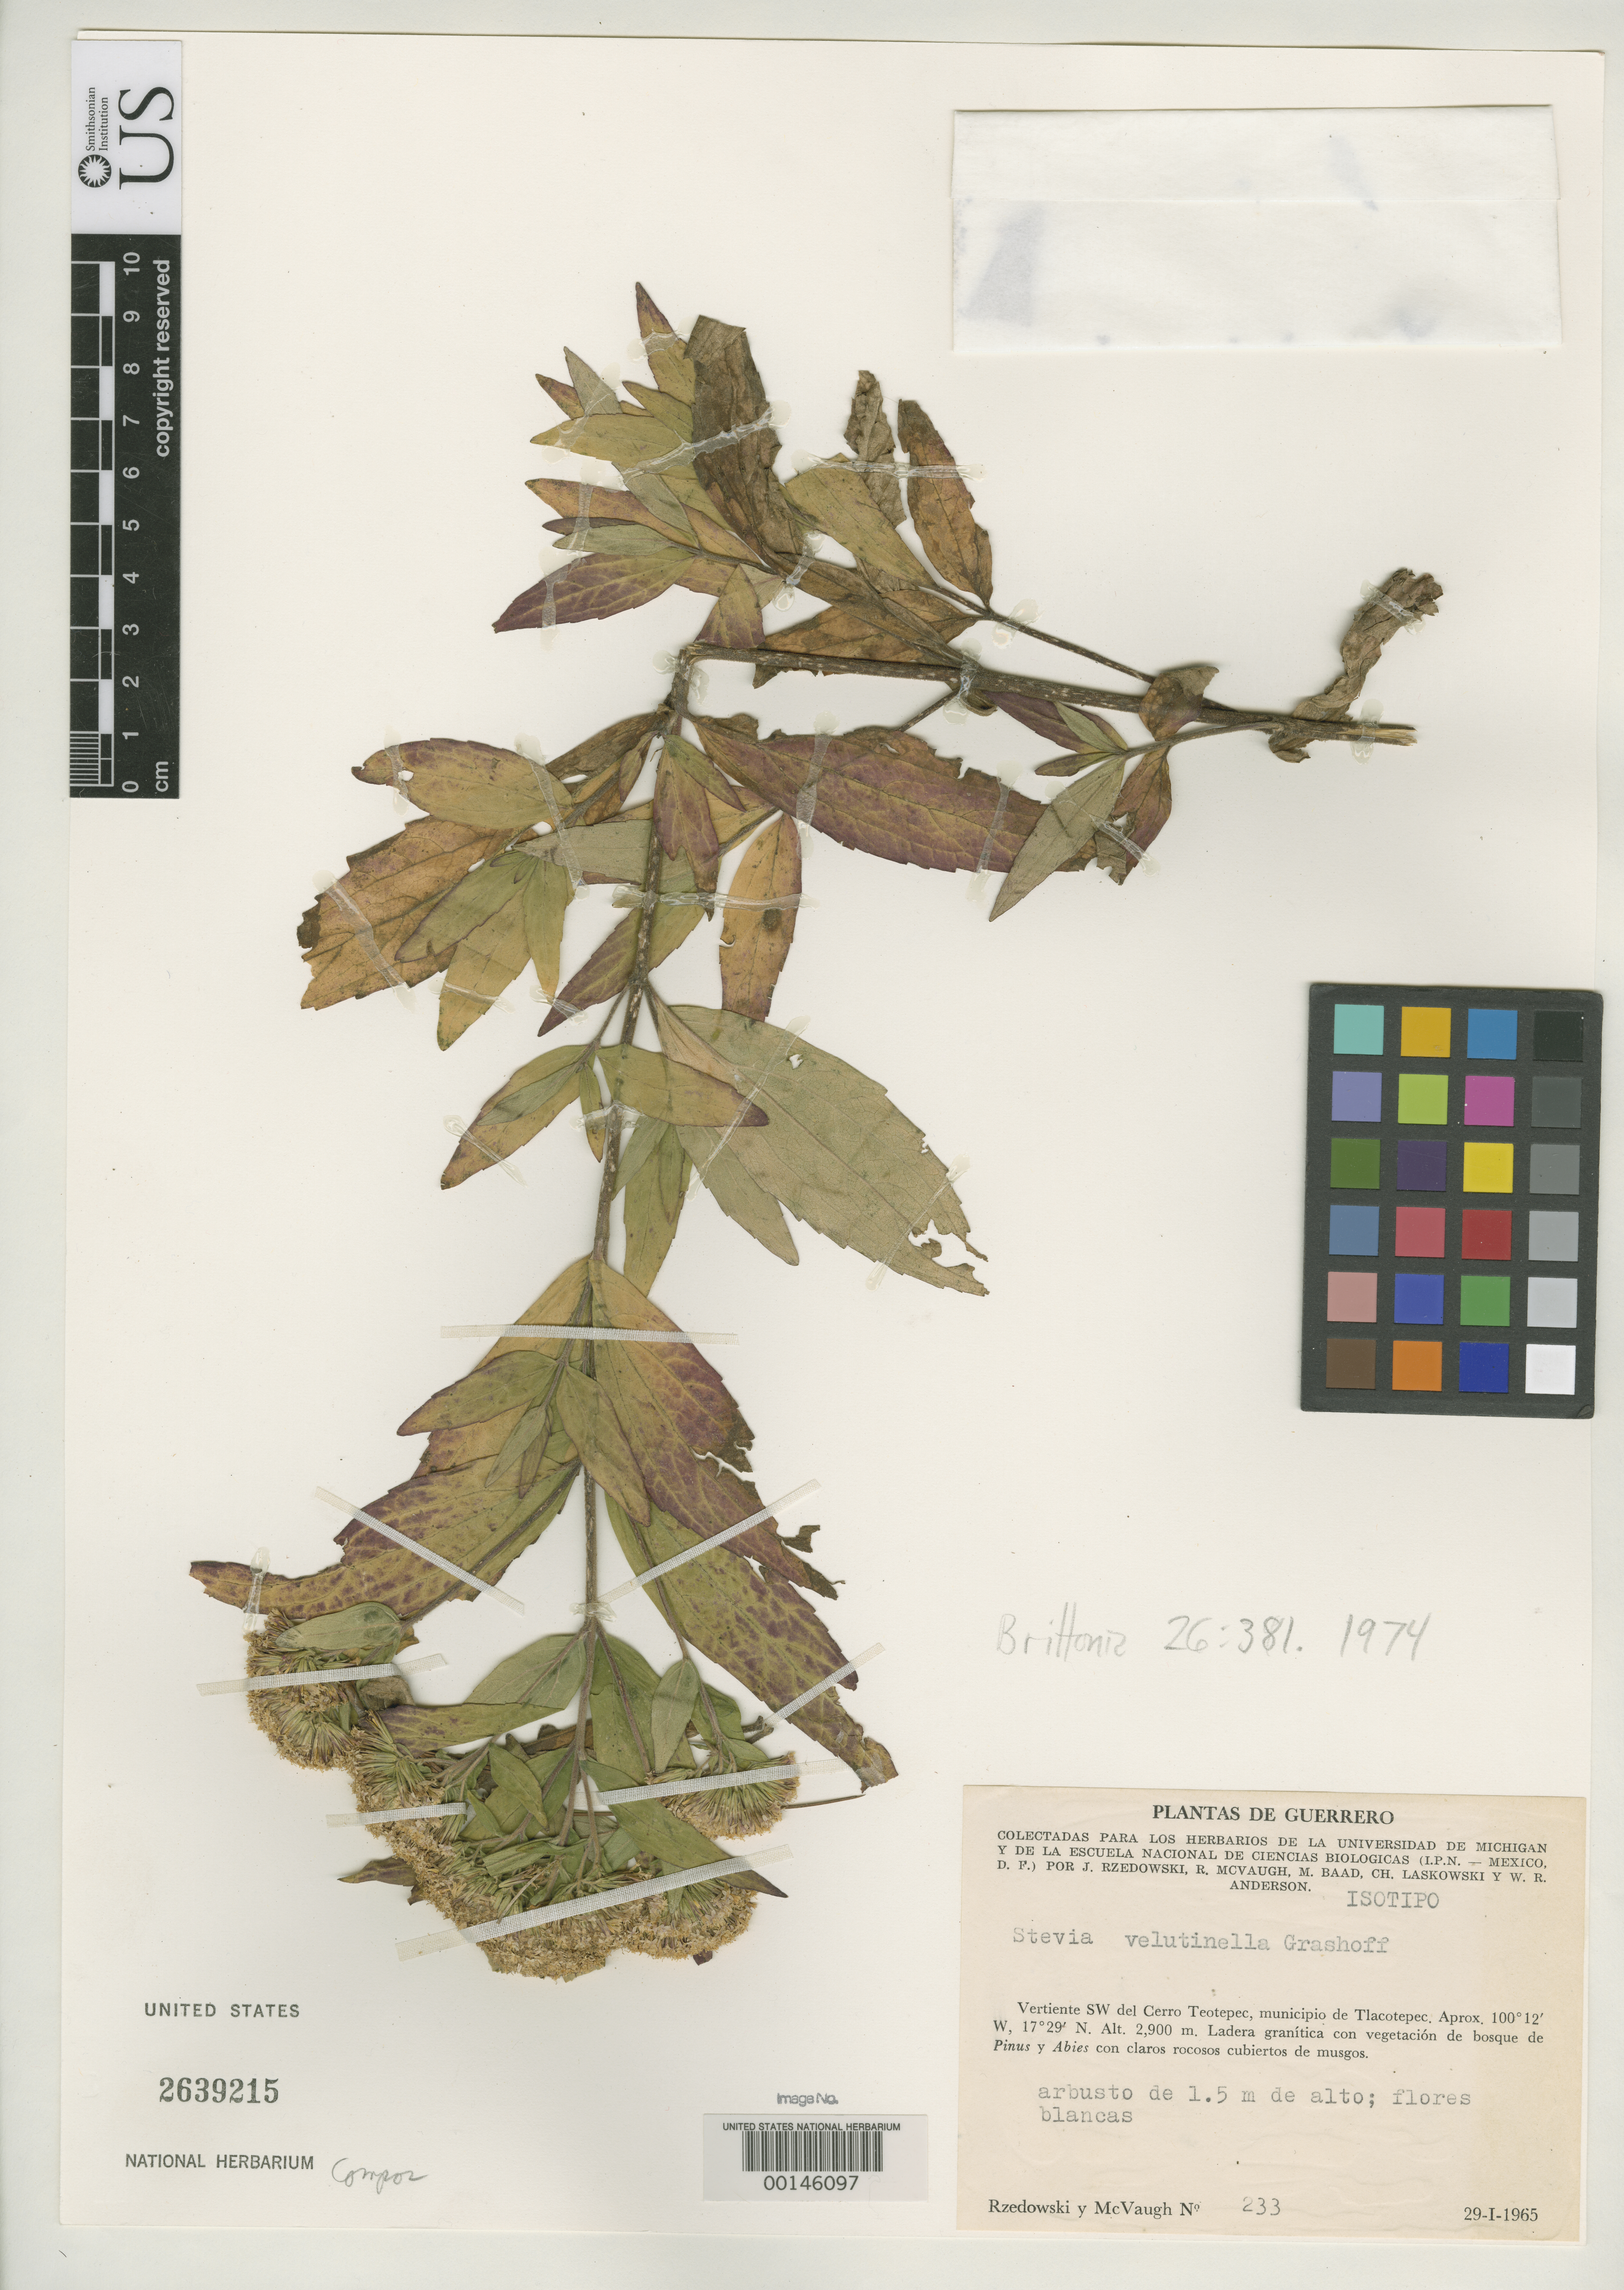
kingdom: Plantae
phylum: Tracheophyta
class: Magnoliopsida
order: Asterales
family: Asteraceae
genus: Stevia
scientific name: Stevia velutinella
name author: Grashoff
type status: Isotype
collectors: J. Rzedowski & R. McVaugh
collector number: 233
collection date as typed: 29 Jan 1965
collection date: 1965-01-29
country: Mexico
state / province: Guerrero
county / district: Tlacotepec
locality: SW of Cerro Teotepec.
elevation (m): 2900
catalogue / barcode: US 2639215